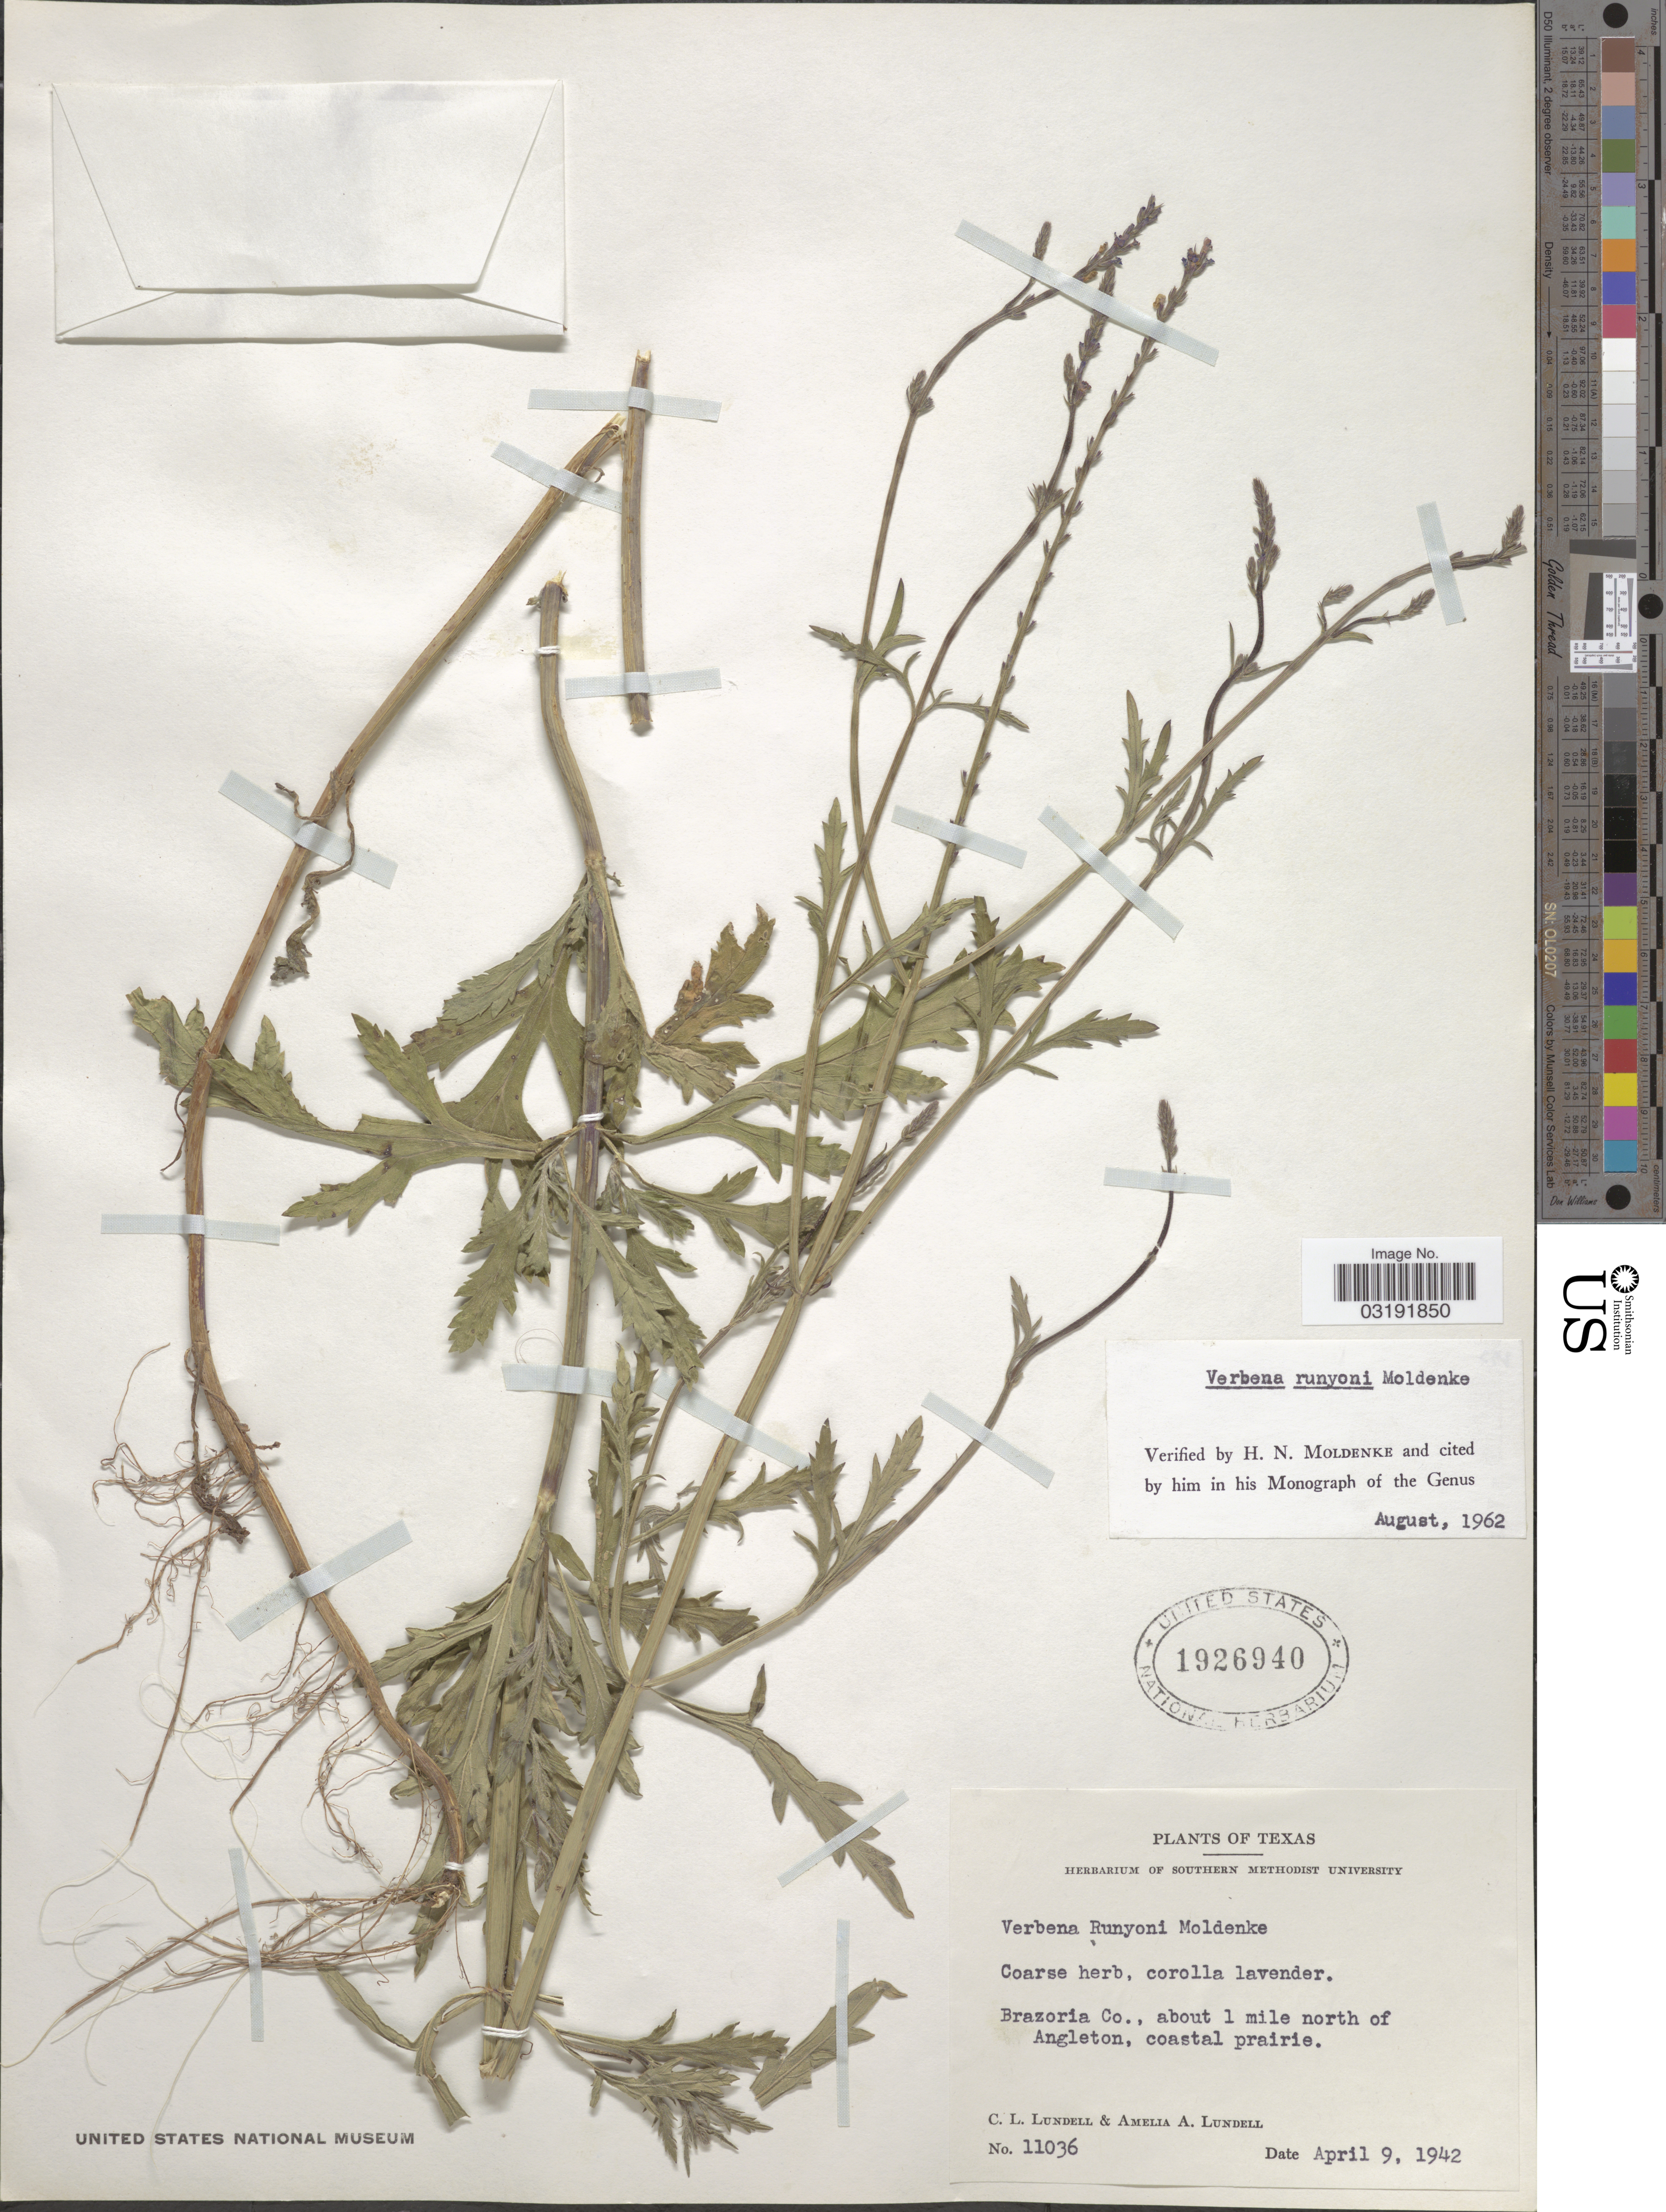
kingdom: Plantae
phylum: Tracheophyta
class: Magnoliopsida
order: Lamiales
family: Verbenaceae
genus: Verbena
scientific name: Verbena neomexicana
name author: (A. Gray) Small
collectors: C. L. Lundell & A. A. Lundell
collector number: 11036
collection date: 1942-04-09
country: United States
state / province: Texas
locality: Brazoria Co., about 1 mile north of Angleton.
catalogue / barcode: US 1926940